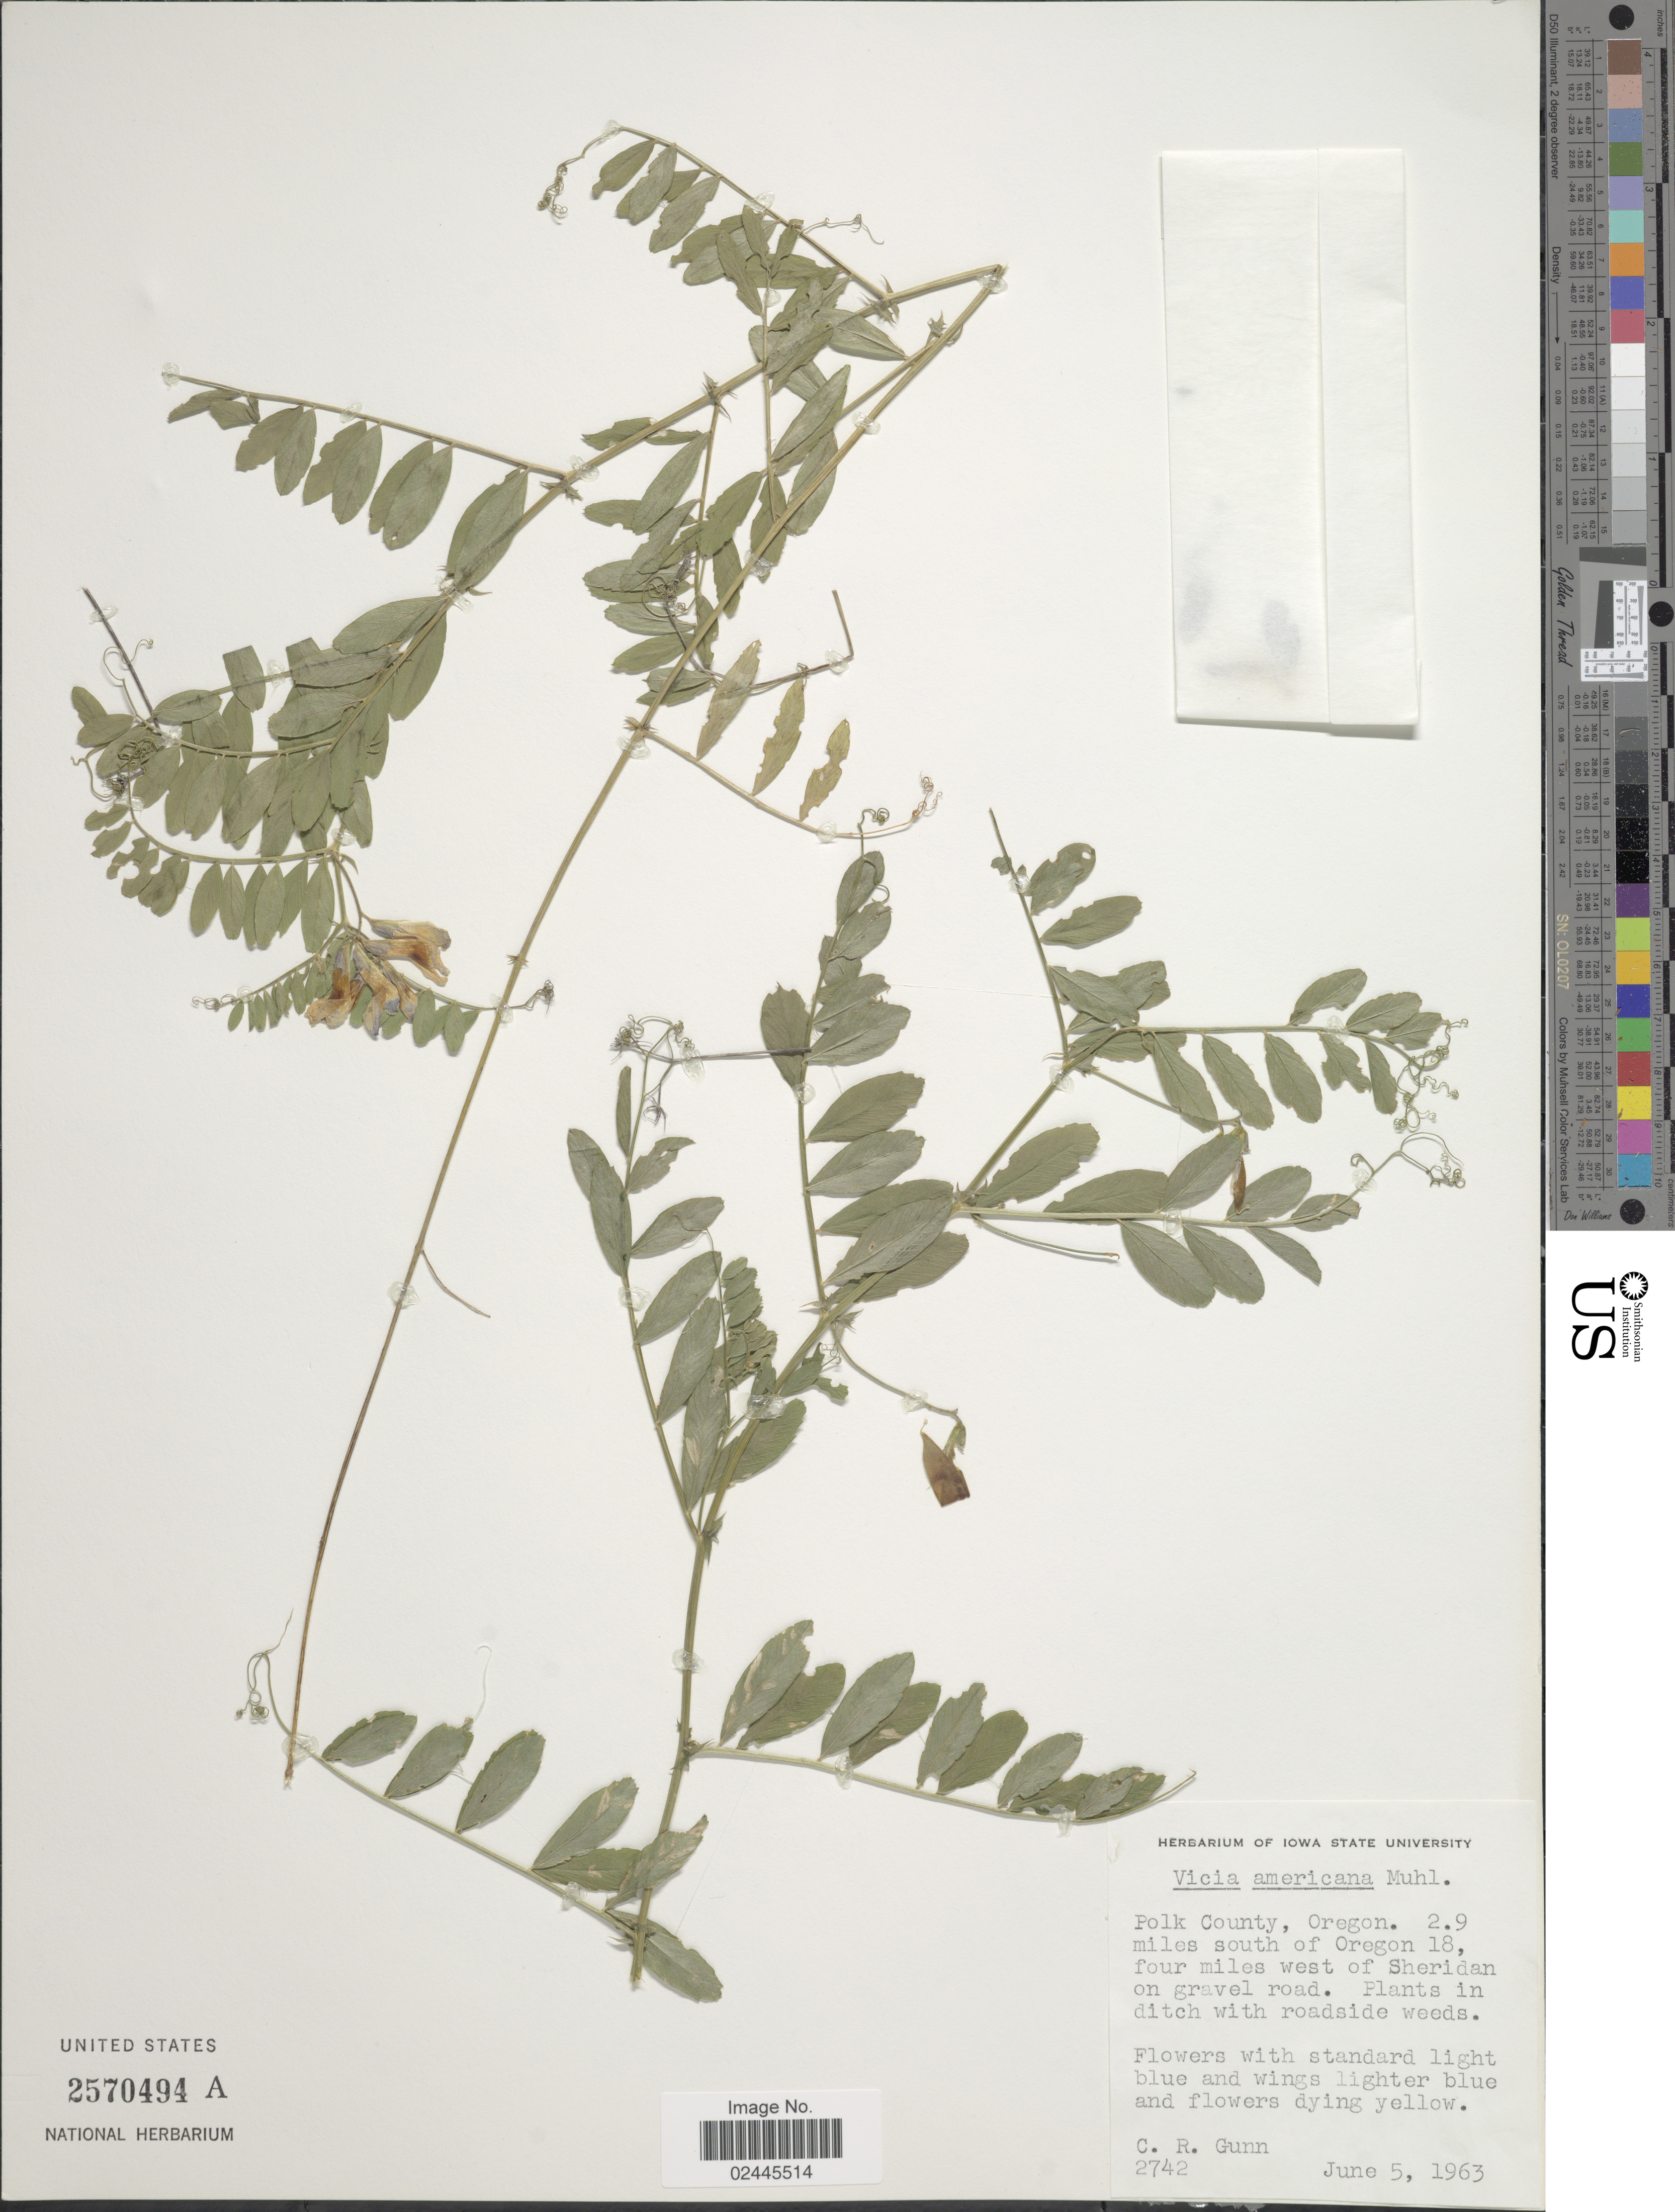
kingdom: Plantae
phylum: Tracheophyta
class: Magnoliopsida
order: Fabales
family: Fabaceae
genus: Vicia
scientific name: Vicia americana var. americana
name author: Muhl. ex Willd.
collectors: C. R. Gunn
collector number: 2742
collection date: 1963-06-05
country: United States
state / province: Oregon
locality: Polk County, 2.9 miles south of Oregon 18, four miles west of Sheridan on gravel road, in ditch with roadside weeds.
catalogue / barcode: US 2570494A